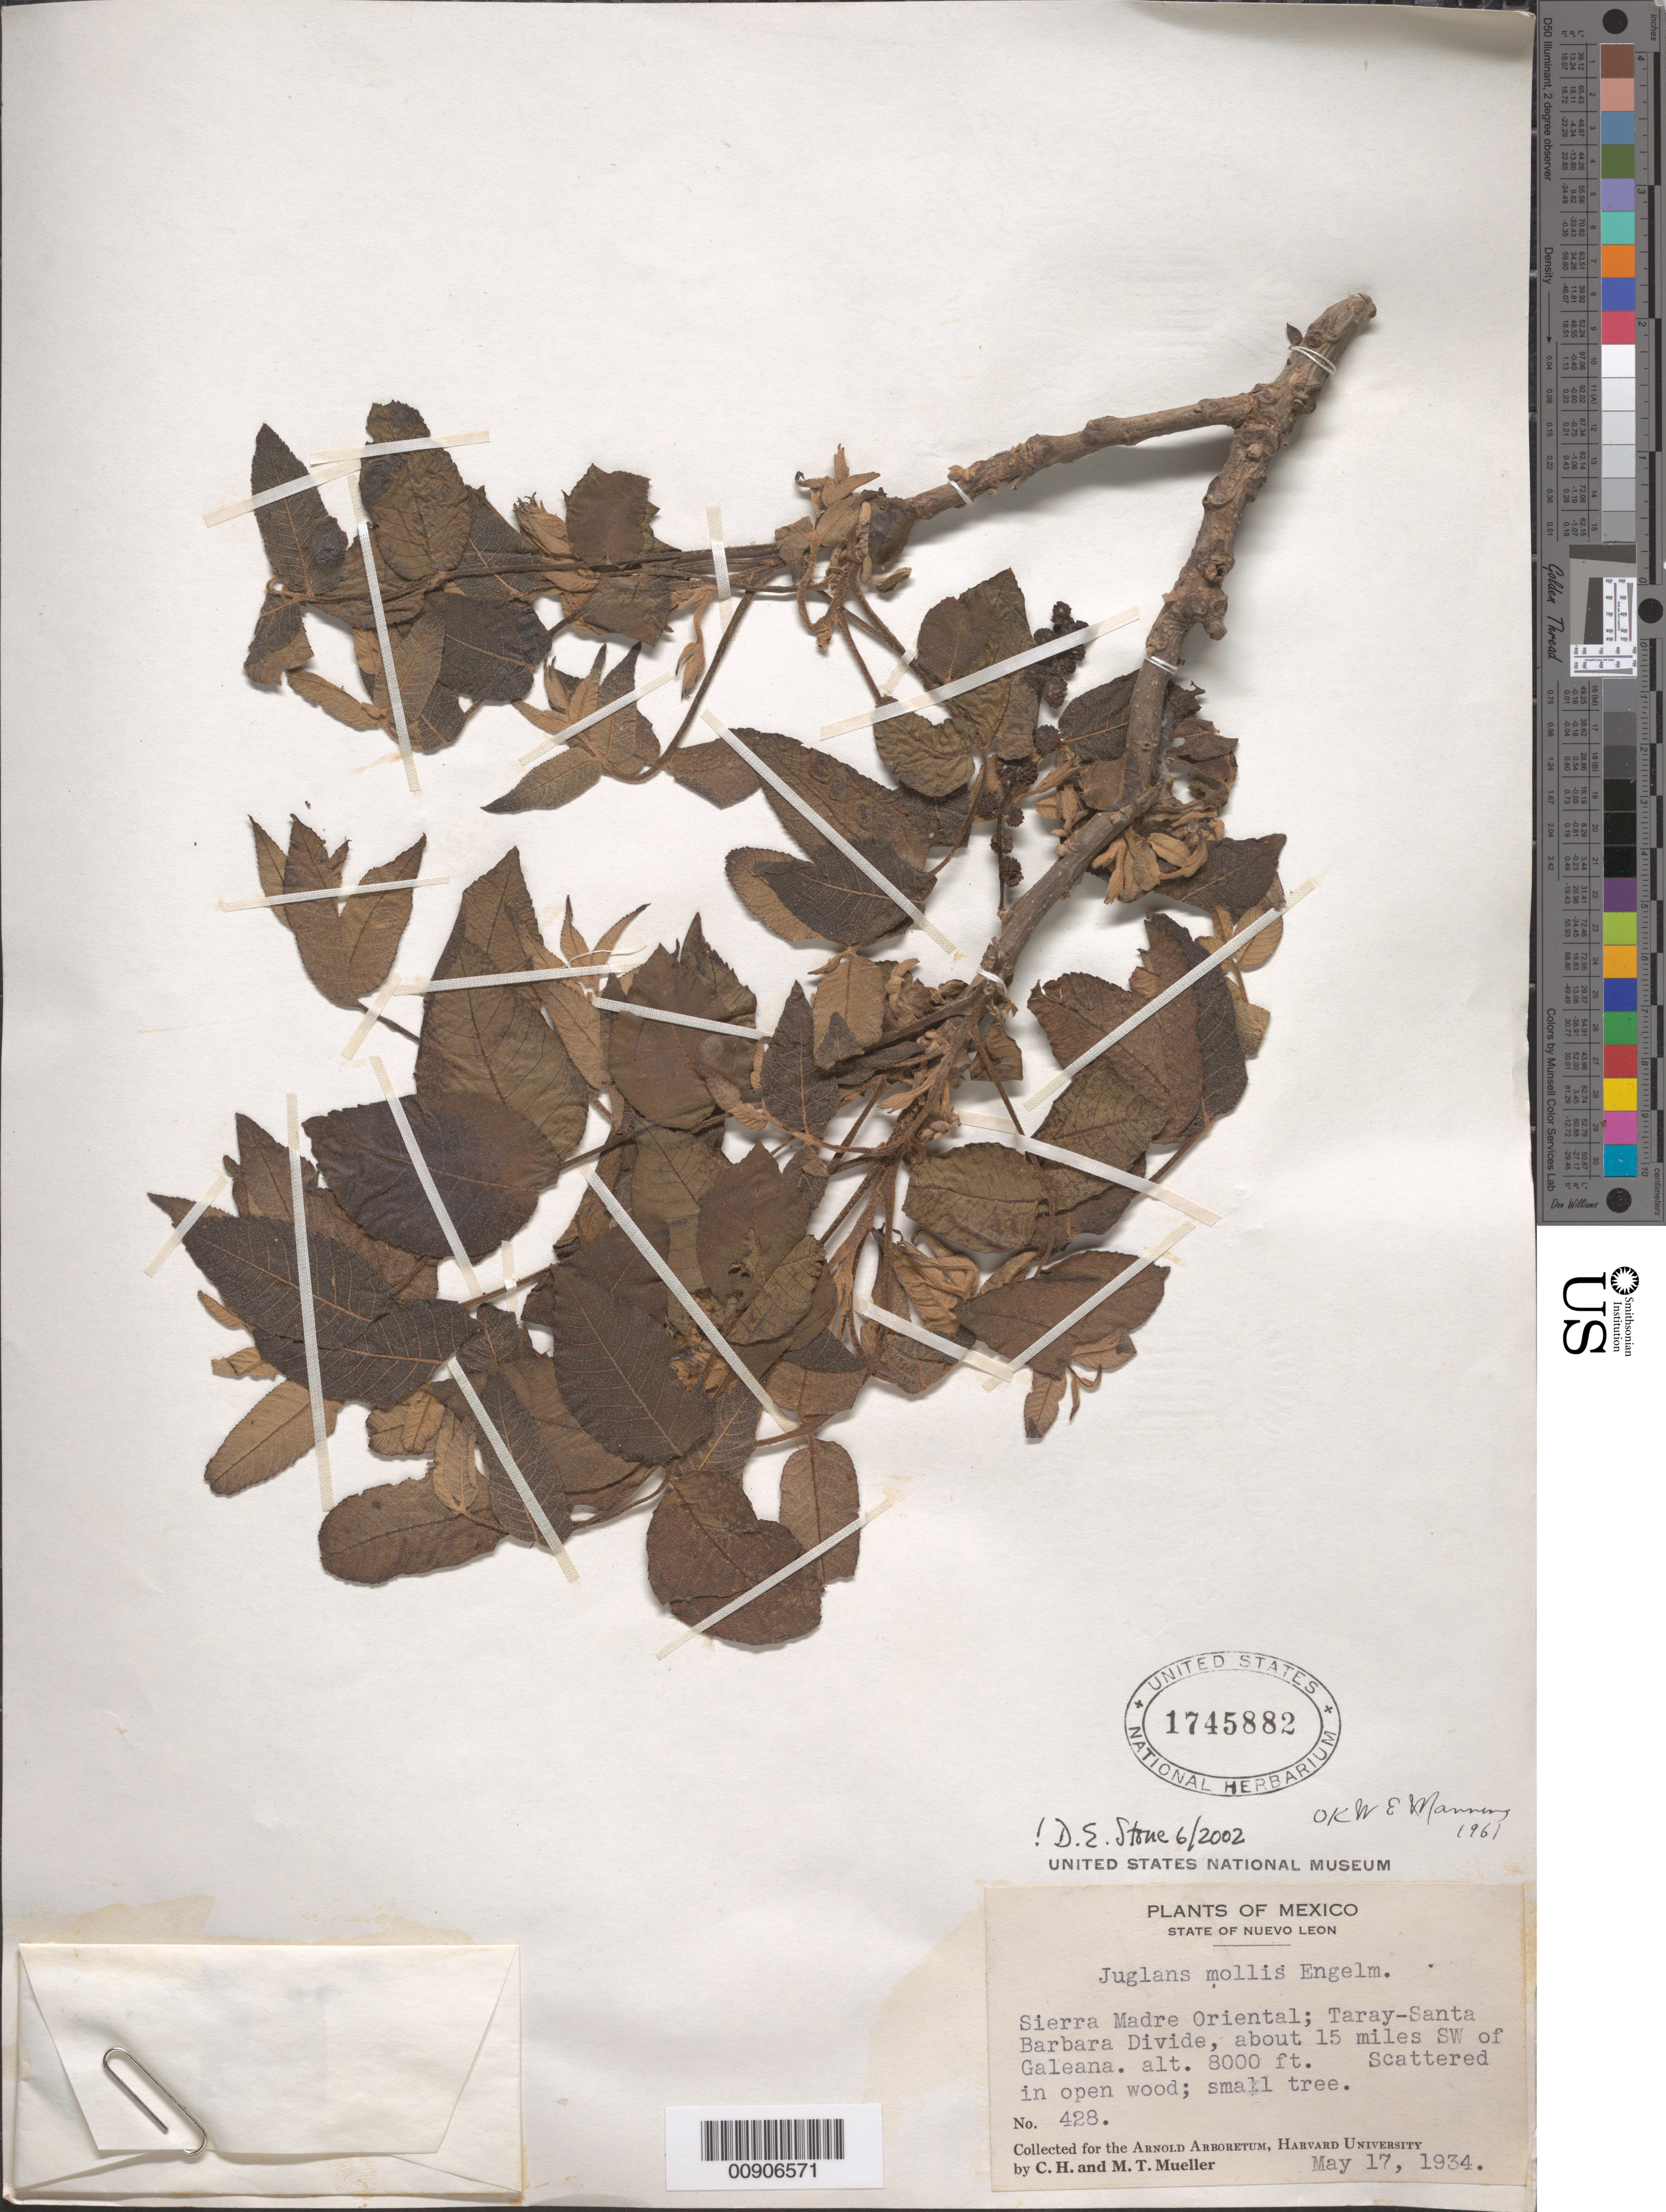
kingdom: Plantae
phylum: Tracheophyta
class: Magnoliopsida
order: Fagales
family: Juglandaceae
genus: Juglans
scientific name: Juglans mollis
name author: Engelm. ex Hemsl.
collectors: C. H. Mueller & M. Mueller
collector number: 428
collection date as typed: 17 May 1934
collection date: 1934-05-17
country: Mexico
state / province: Nuevo León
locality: State of Nuevo León: Sierra Madre Oriental: Taray-Santa Barbara Divide, about 15 miles SW of Galeana.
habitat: In open wood.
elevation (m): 2438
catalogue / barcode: US 1745882